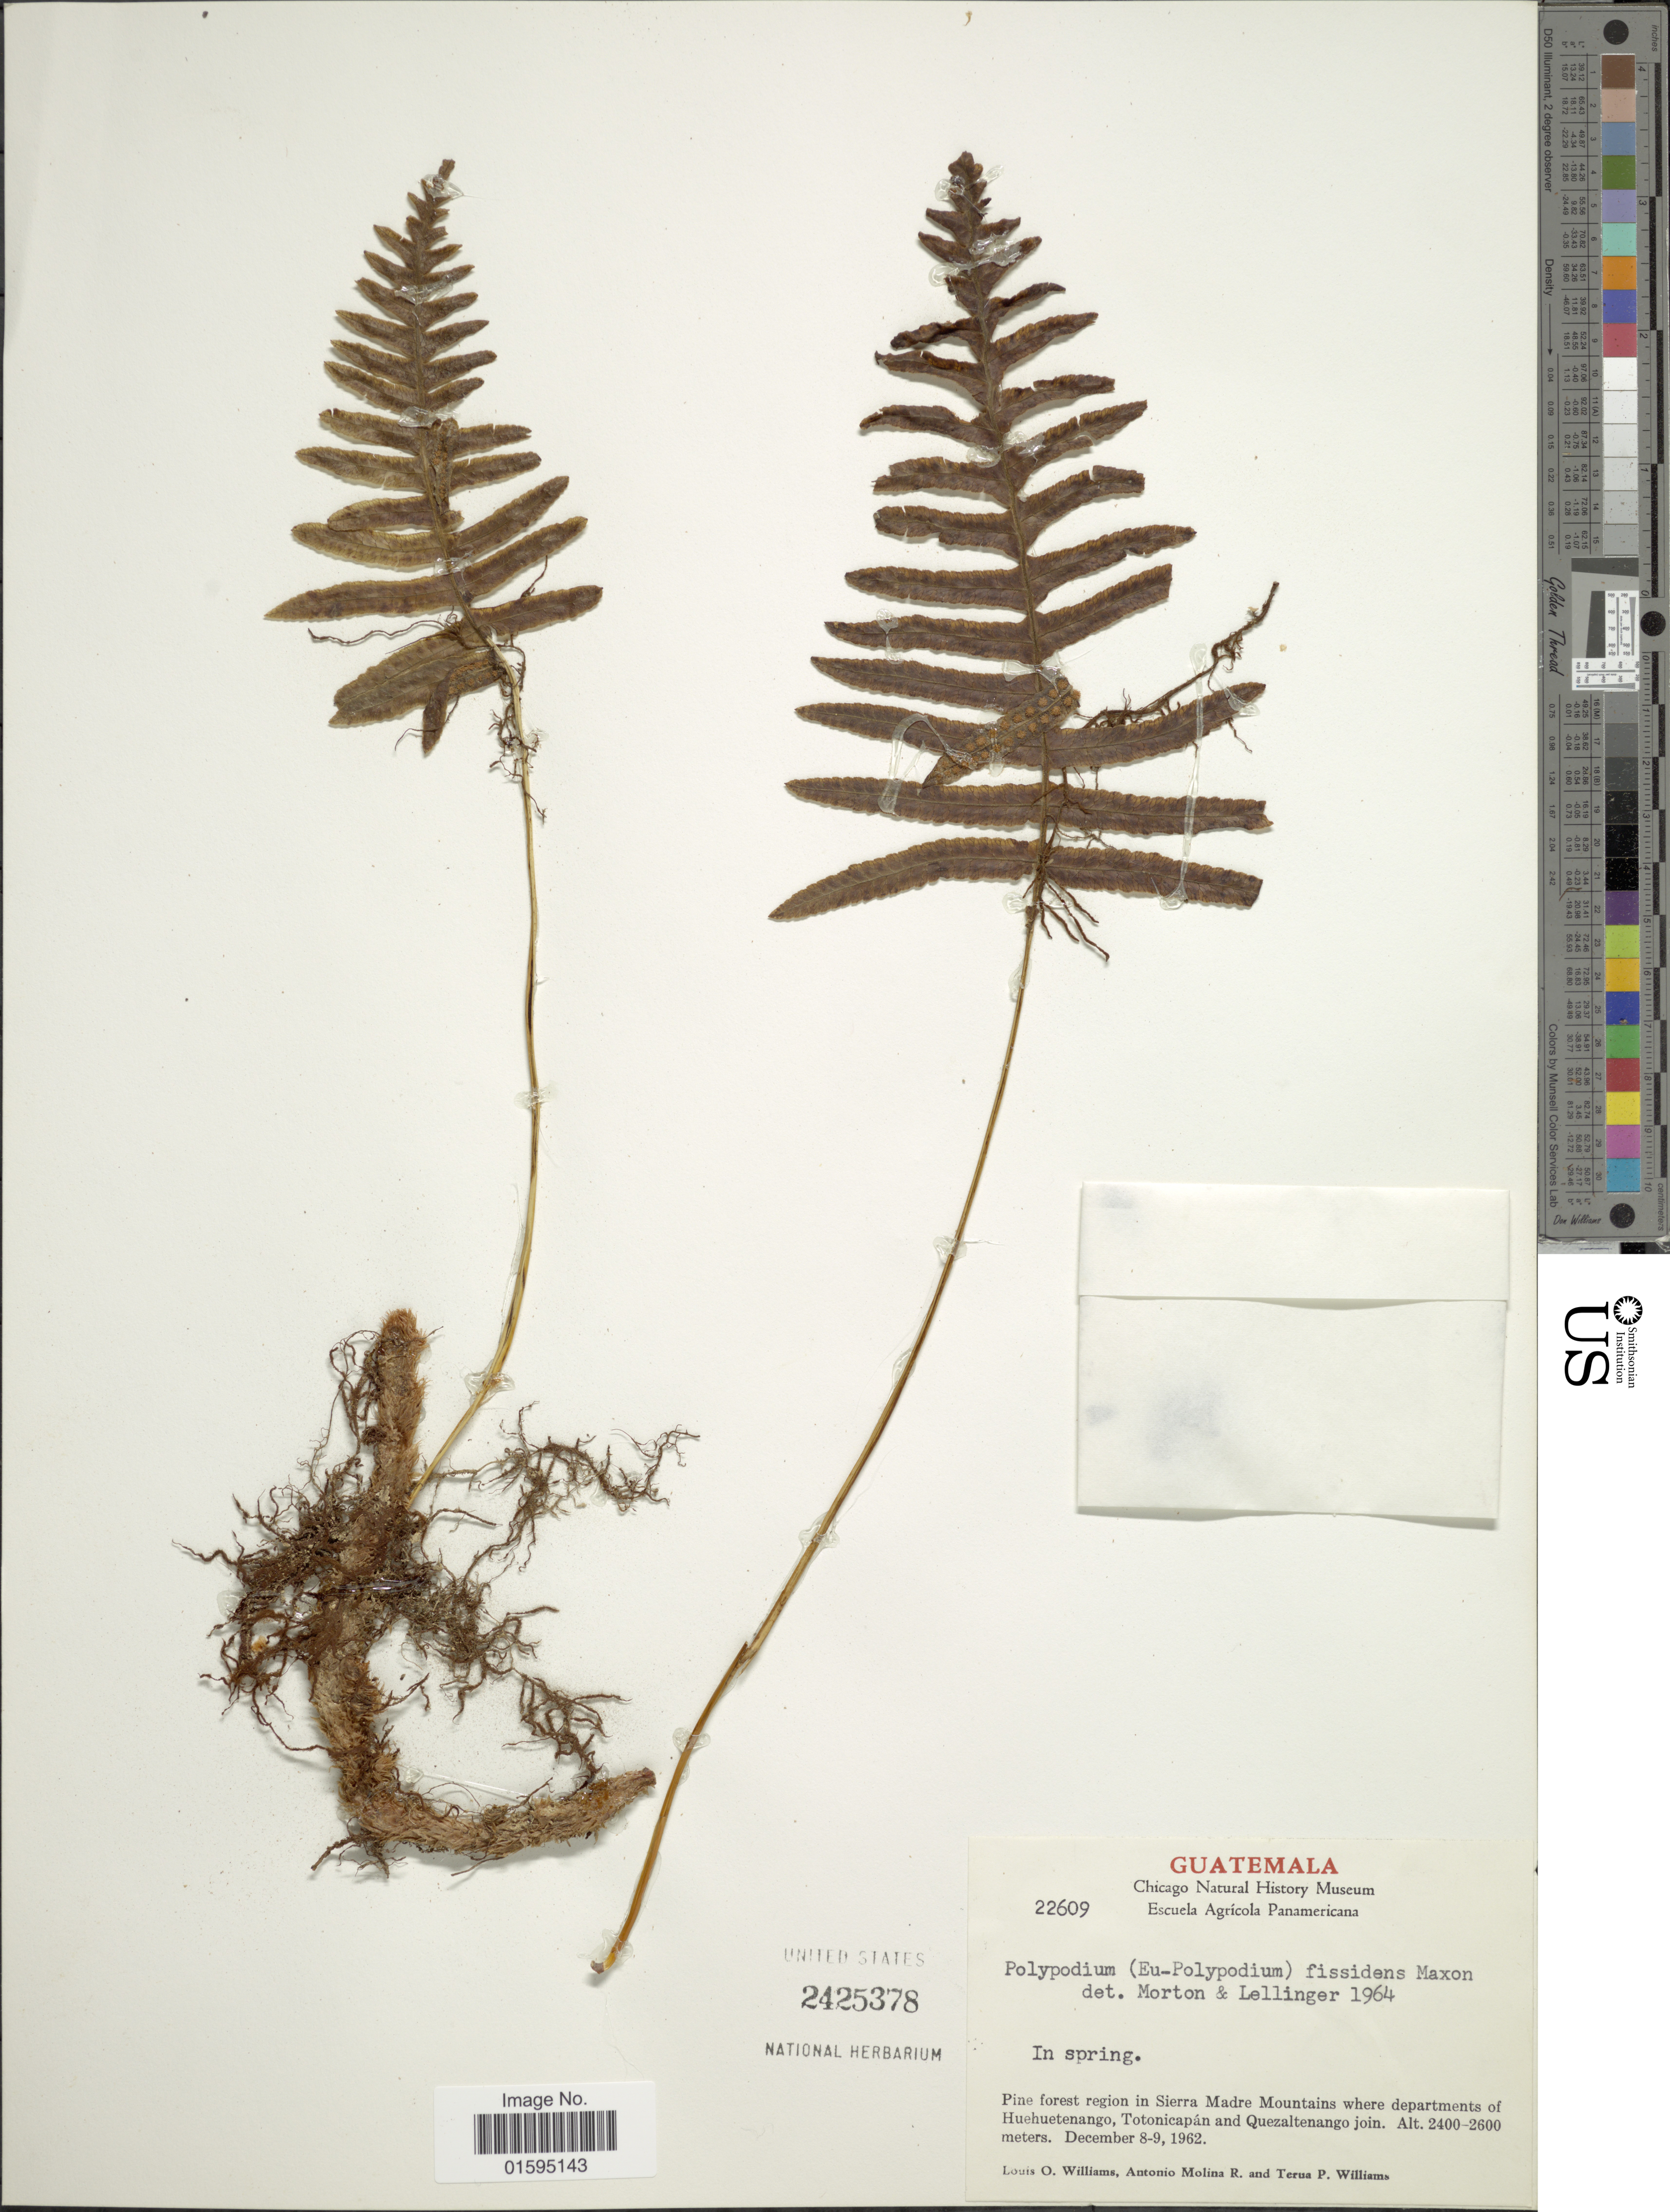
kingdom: Plantae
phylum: Tracheophyta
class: Polypodiopsida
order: Polypodiales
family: Polypodiaceae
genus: Polypodium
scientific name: Polypodium fissidens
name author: Maxon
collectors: L. O. Williams, A. Molina R. & T. P. Williams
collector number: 22609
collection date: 1962-12-08/1962-12-09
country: Guatemala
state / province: Huehuetenango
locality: Pine forest region in Sierra Madre Mountains where departments of Huehuetenango, Totonicapán and Quezaltenango join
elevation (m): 2400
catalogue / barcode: US 2425378